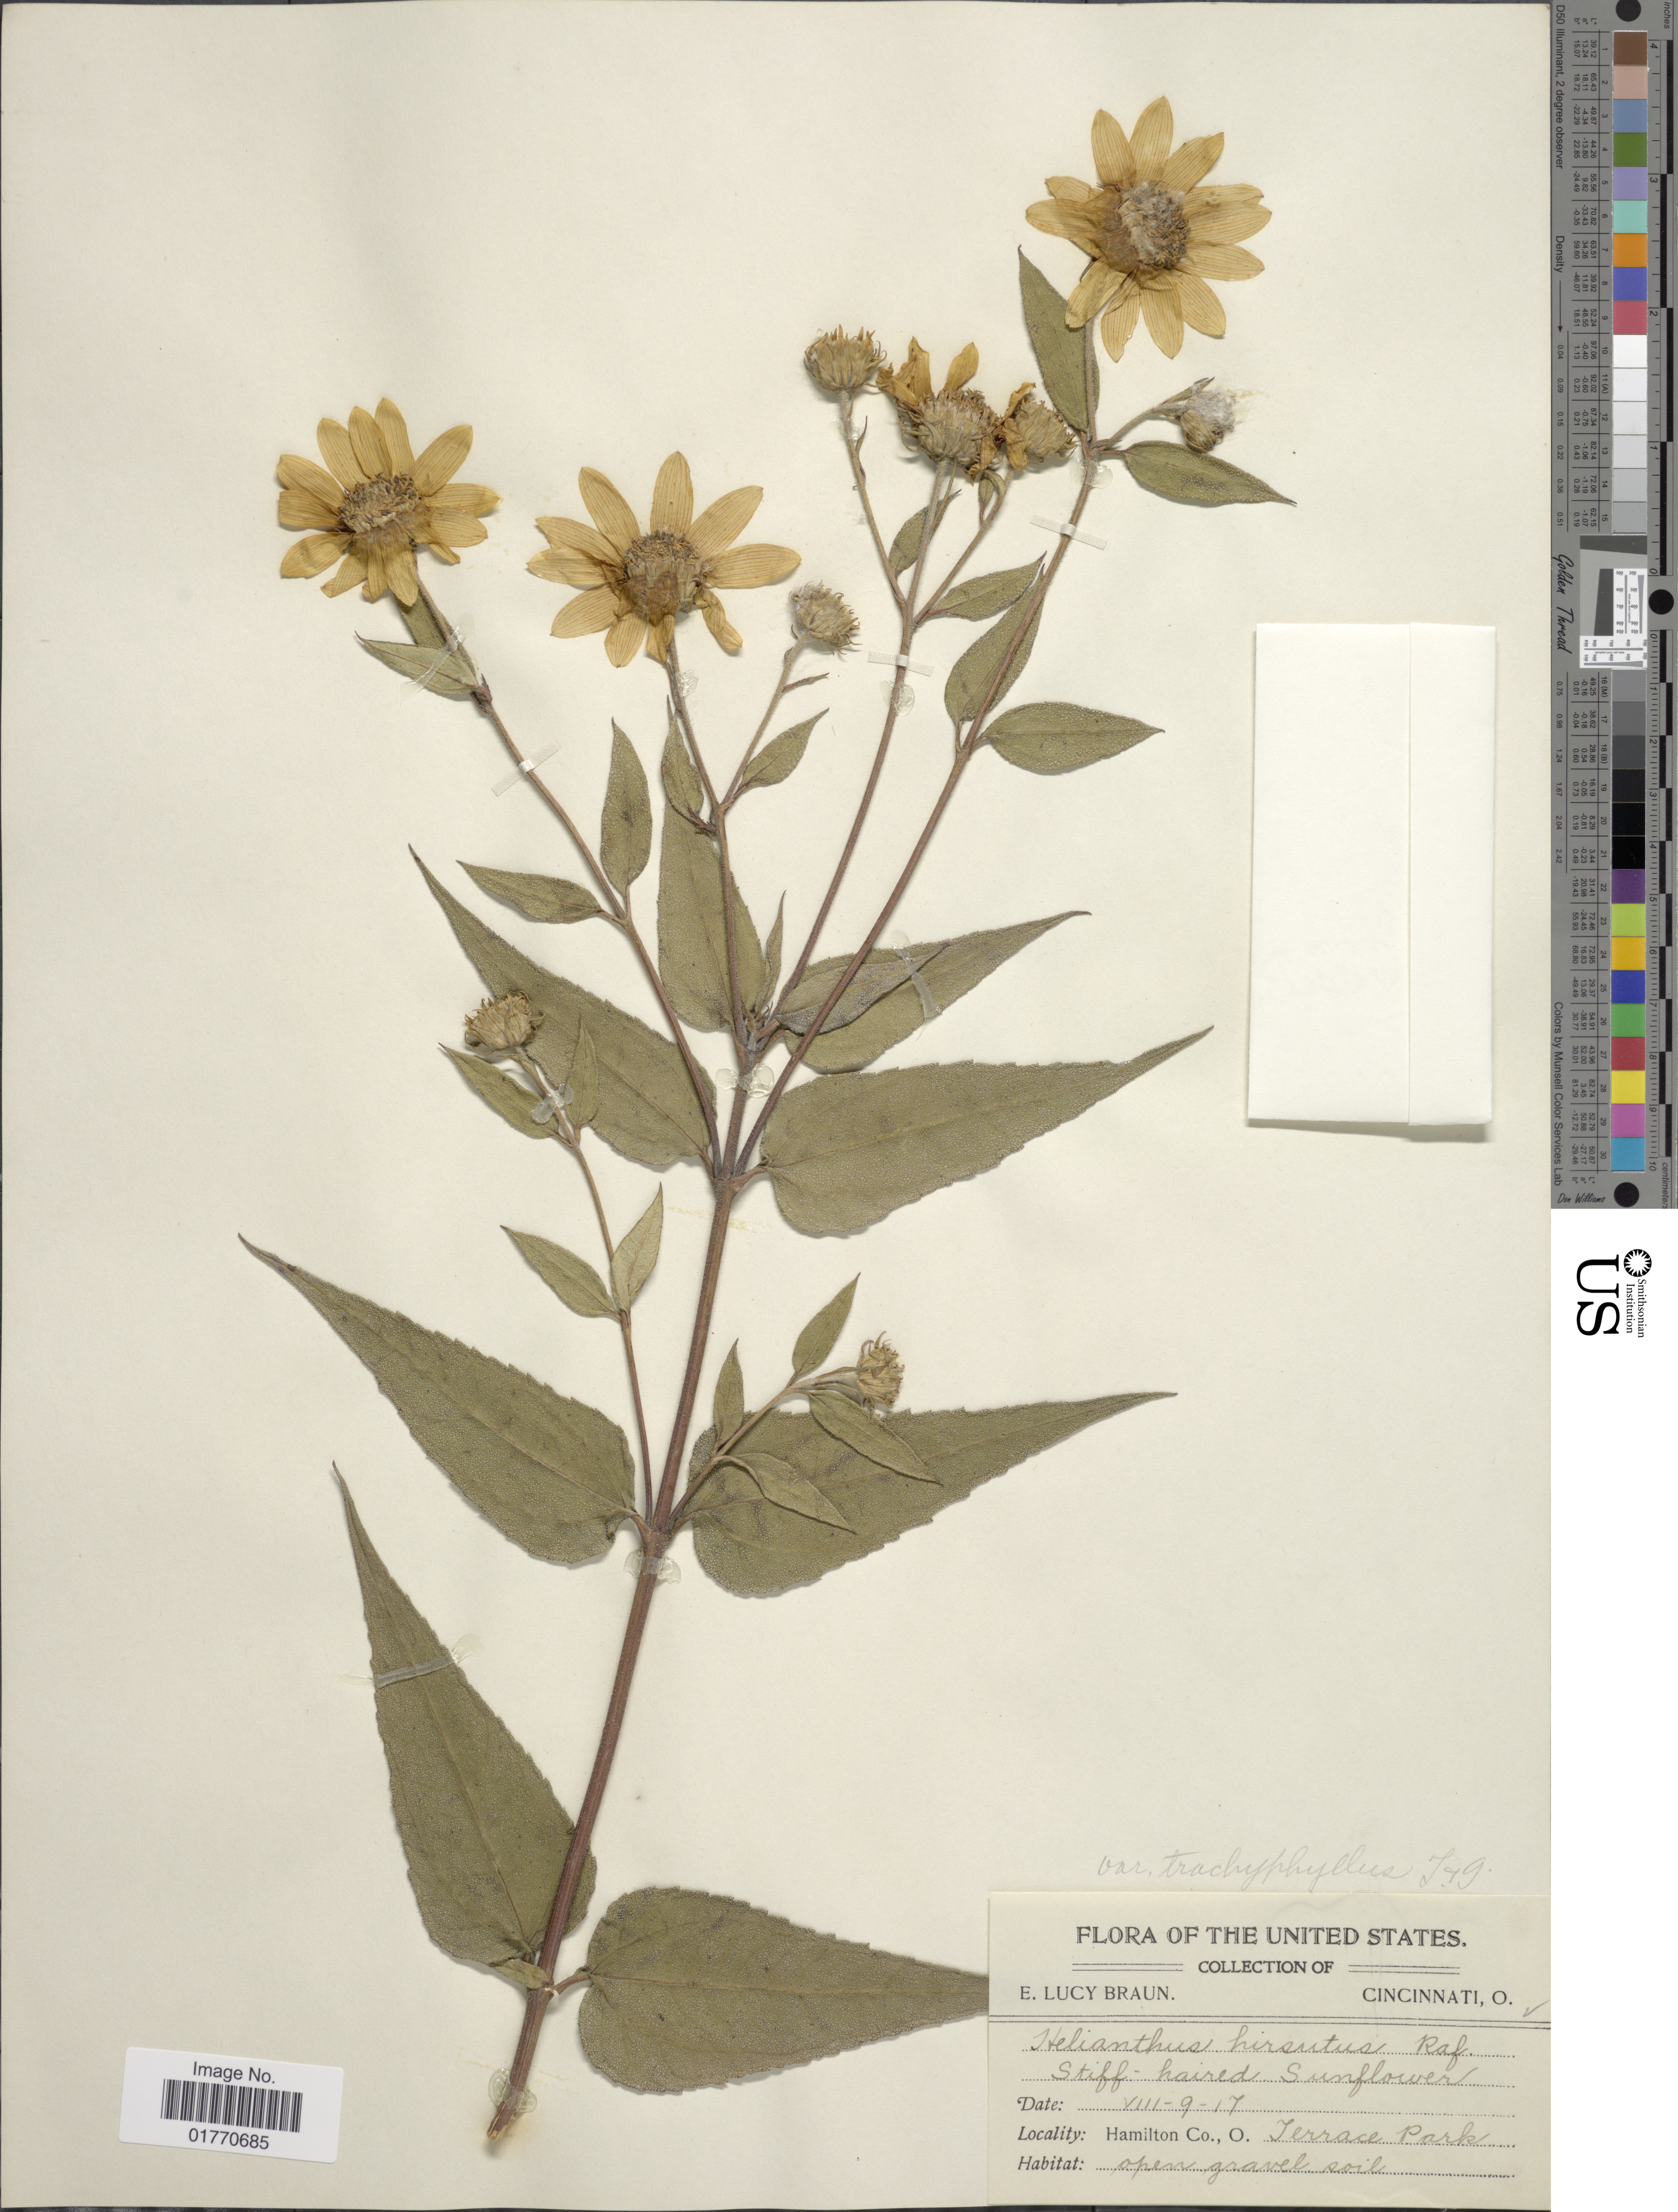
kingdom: Plantae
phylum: Tracheophyta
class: Magnoliopsida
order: Asterales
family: Asteraceae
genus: Helianthus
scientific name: Helianthus hirsutus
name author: Raf.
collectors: E. L. Braun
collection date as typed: Transcribed d/m/y: 9/8/17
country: United States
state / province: Ohio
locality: Hamilton Co., Terrace Park.